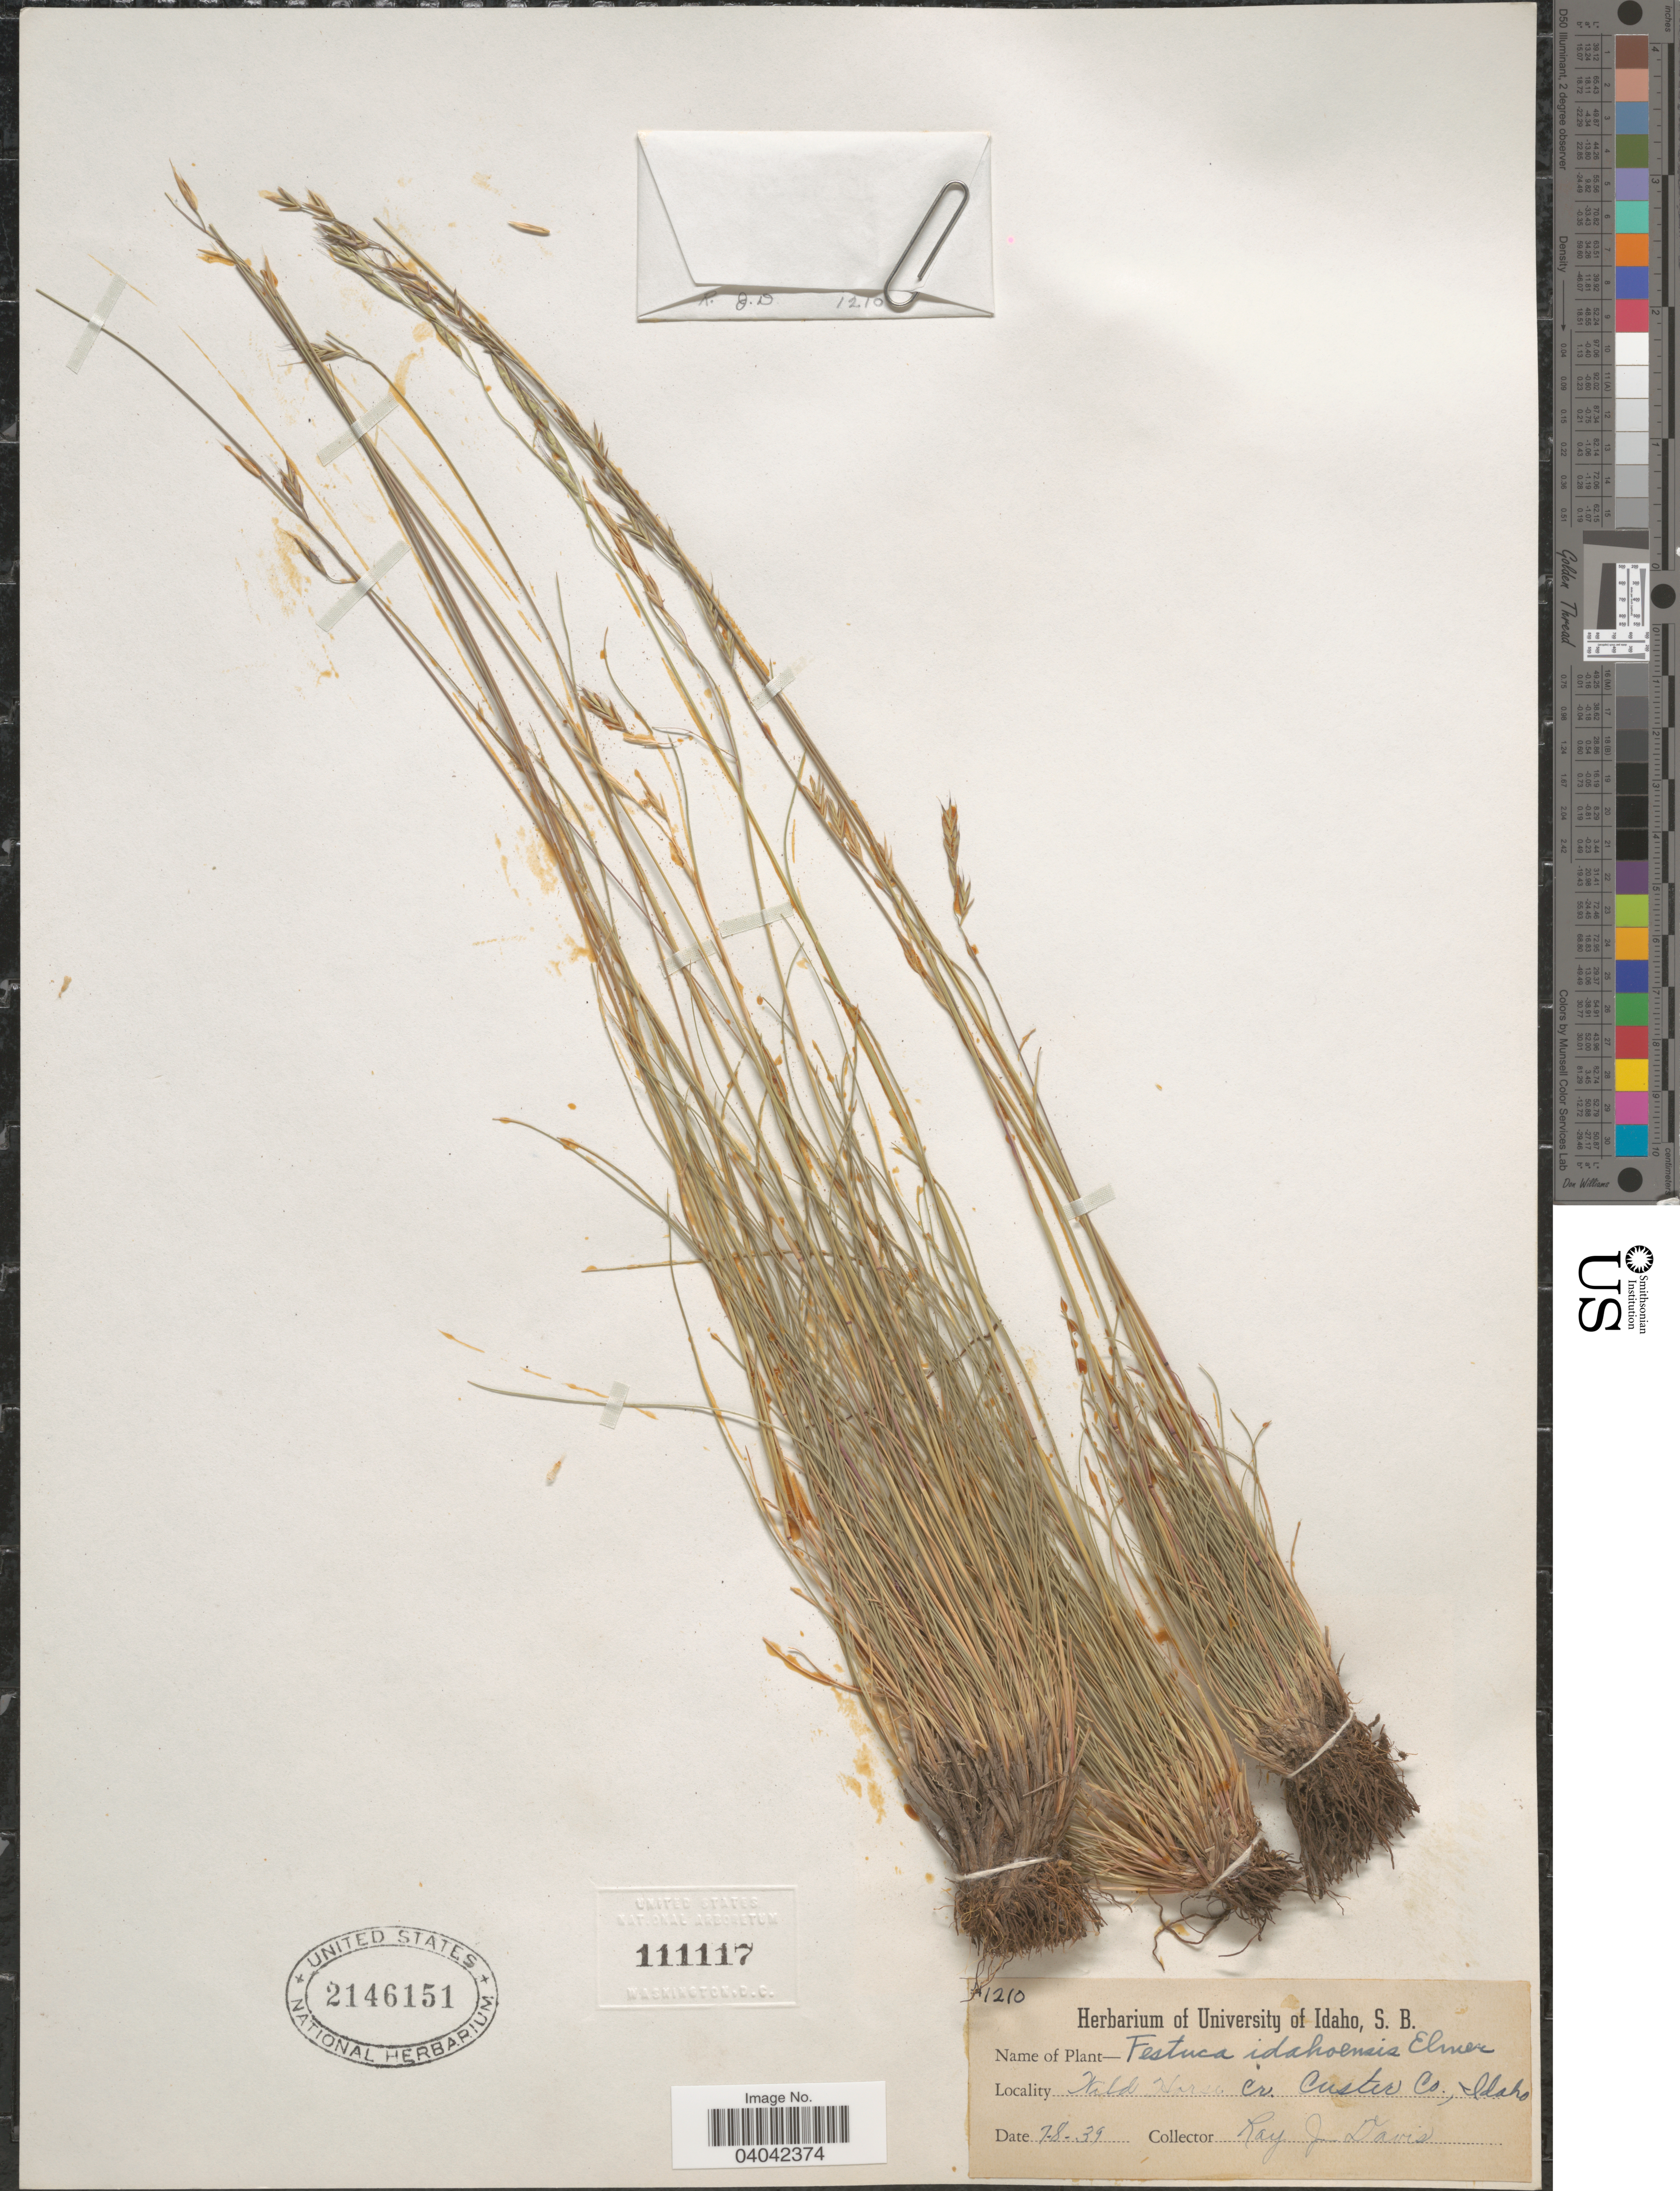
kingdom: Plantae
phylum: Tracheophyta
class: Liliopsida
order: Poales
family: Poaceae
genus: Festuca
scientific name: Festuca idahoensis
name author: Elmer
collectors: R. Davis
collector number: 1210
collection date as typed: Transcribed d/m/y: 8/7/39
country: United States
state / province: Idaho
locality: Wild Horse Cr. Custer Co.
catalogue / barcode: US 2146151